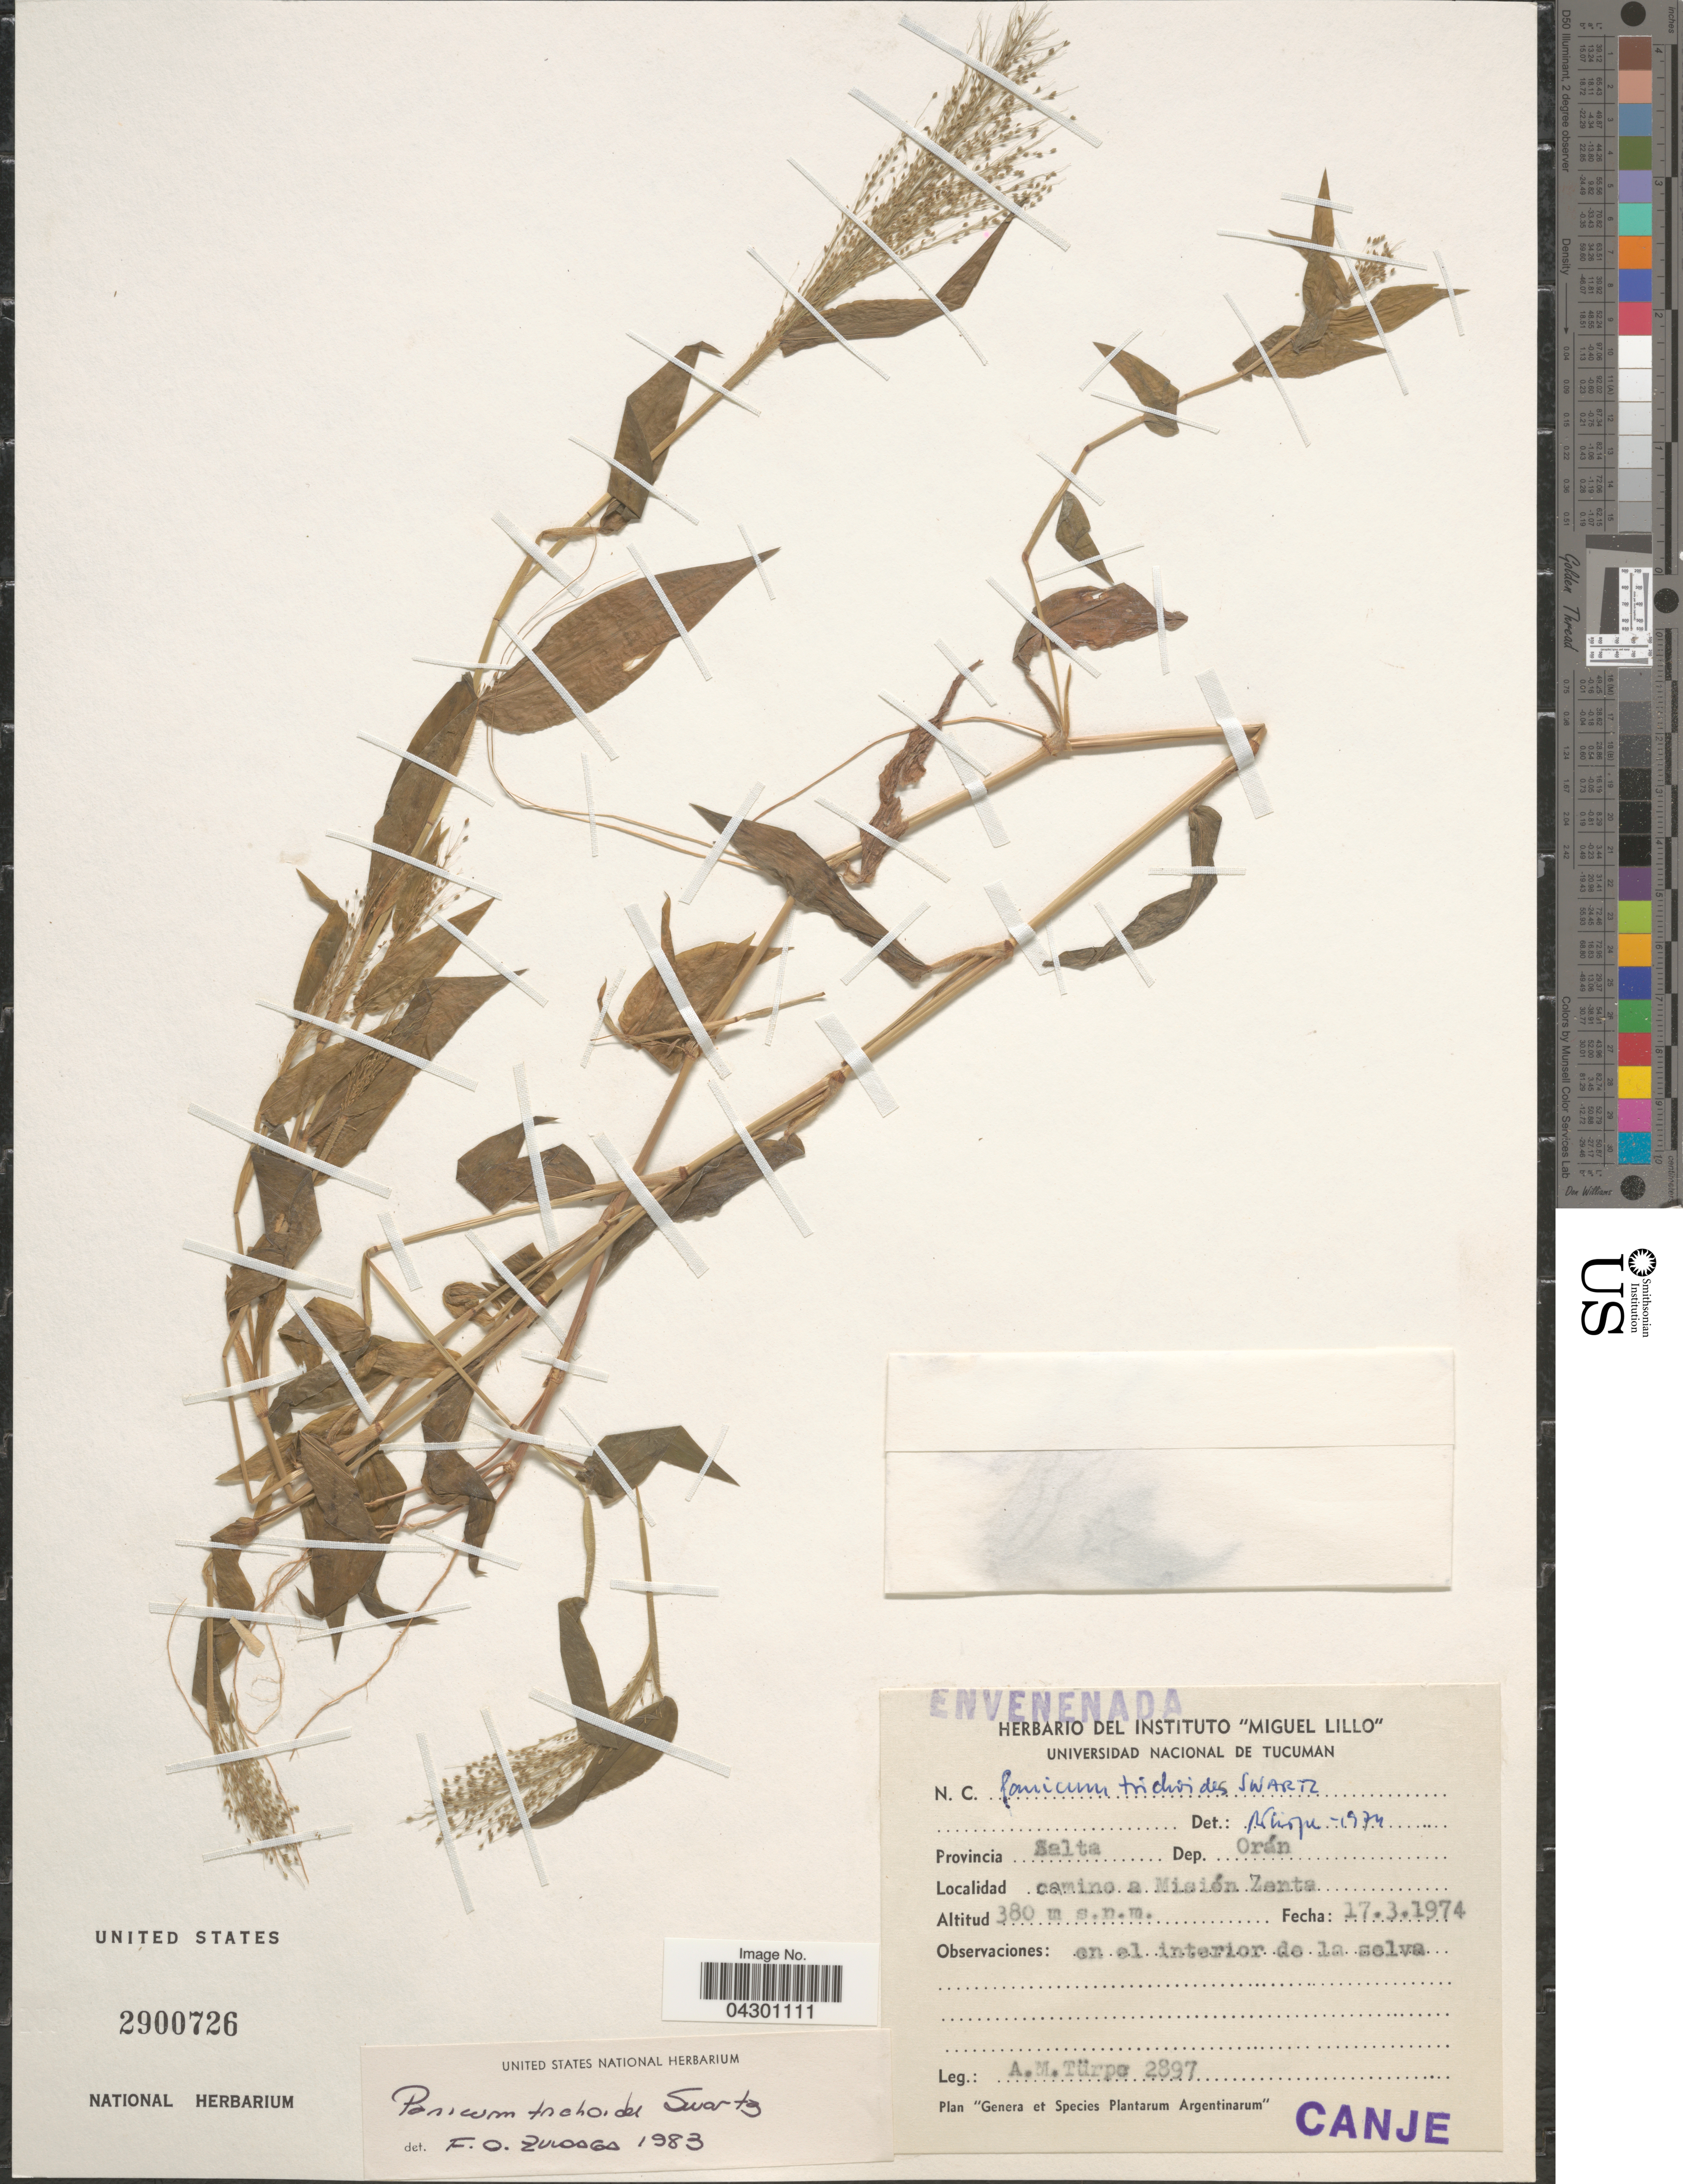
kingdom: Plantae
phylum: Tracheophyta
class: Liliopsida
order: Poales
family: Poaceae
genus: Panicum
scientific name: Panicum trichoides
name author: Sw.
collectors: A. Türpe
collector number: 2897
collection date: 1974-03-17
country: Argentina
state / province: Salta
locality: Dep. Orán. Camino a Misión Zenta.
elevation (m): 380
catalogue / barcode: US 2900726